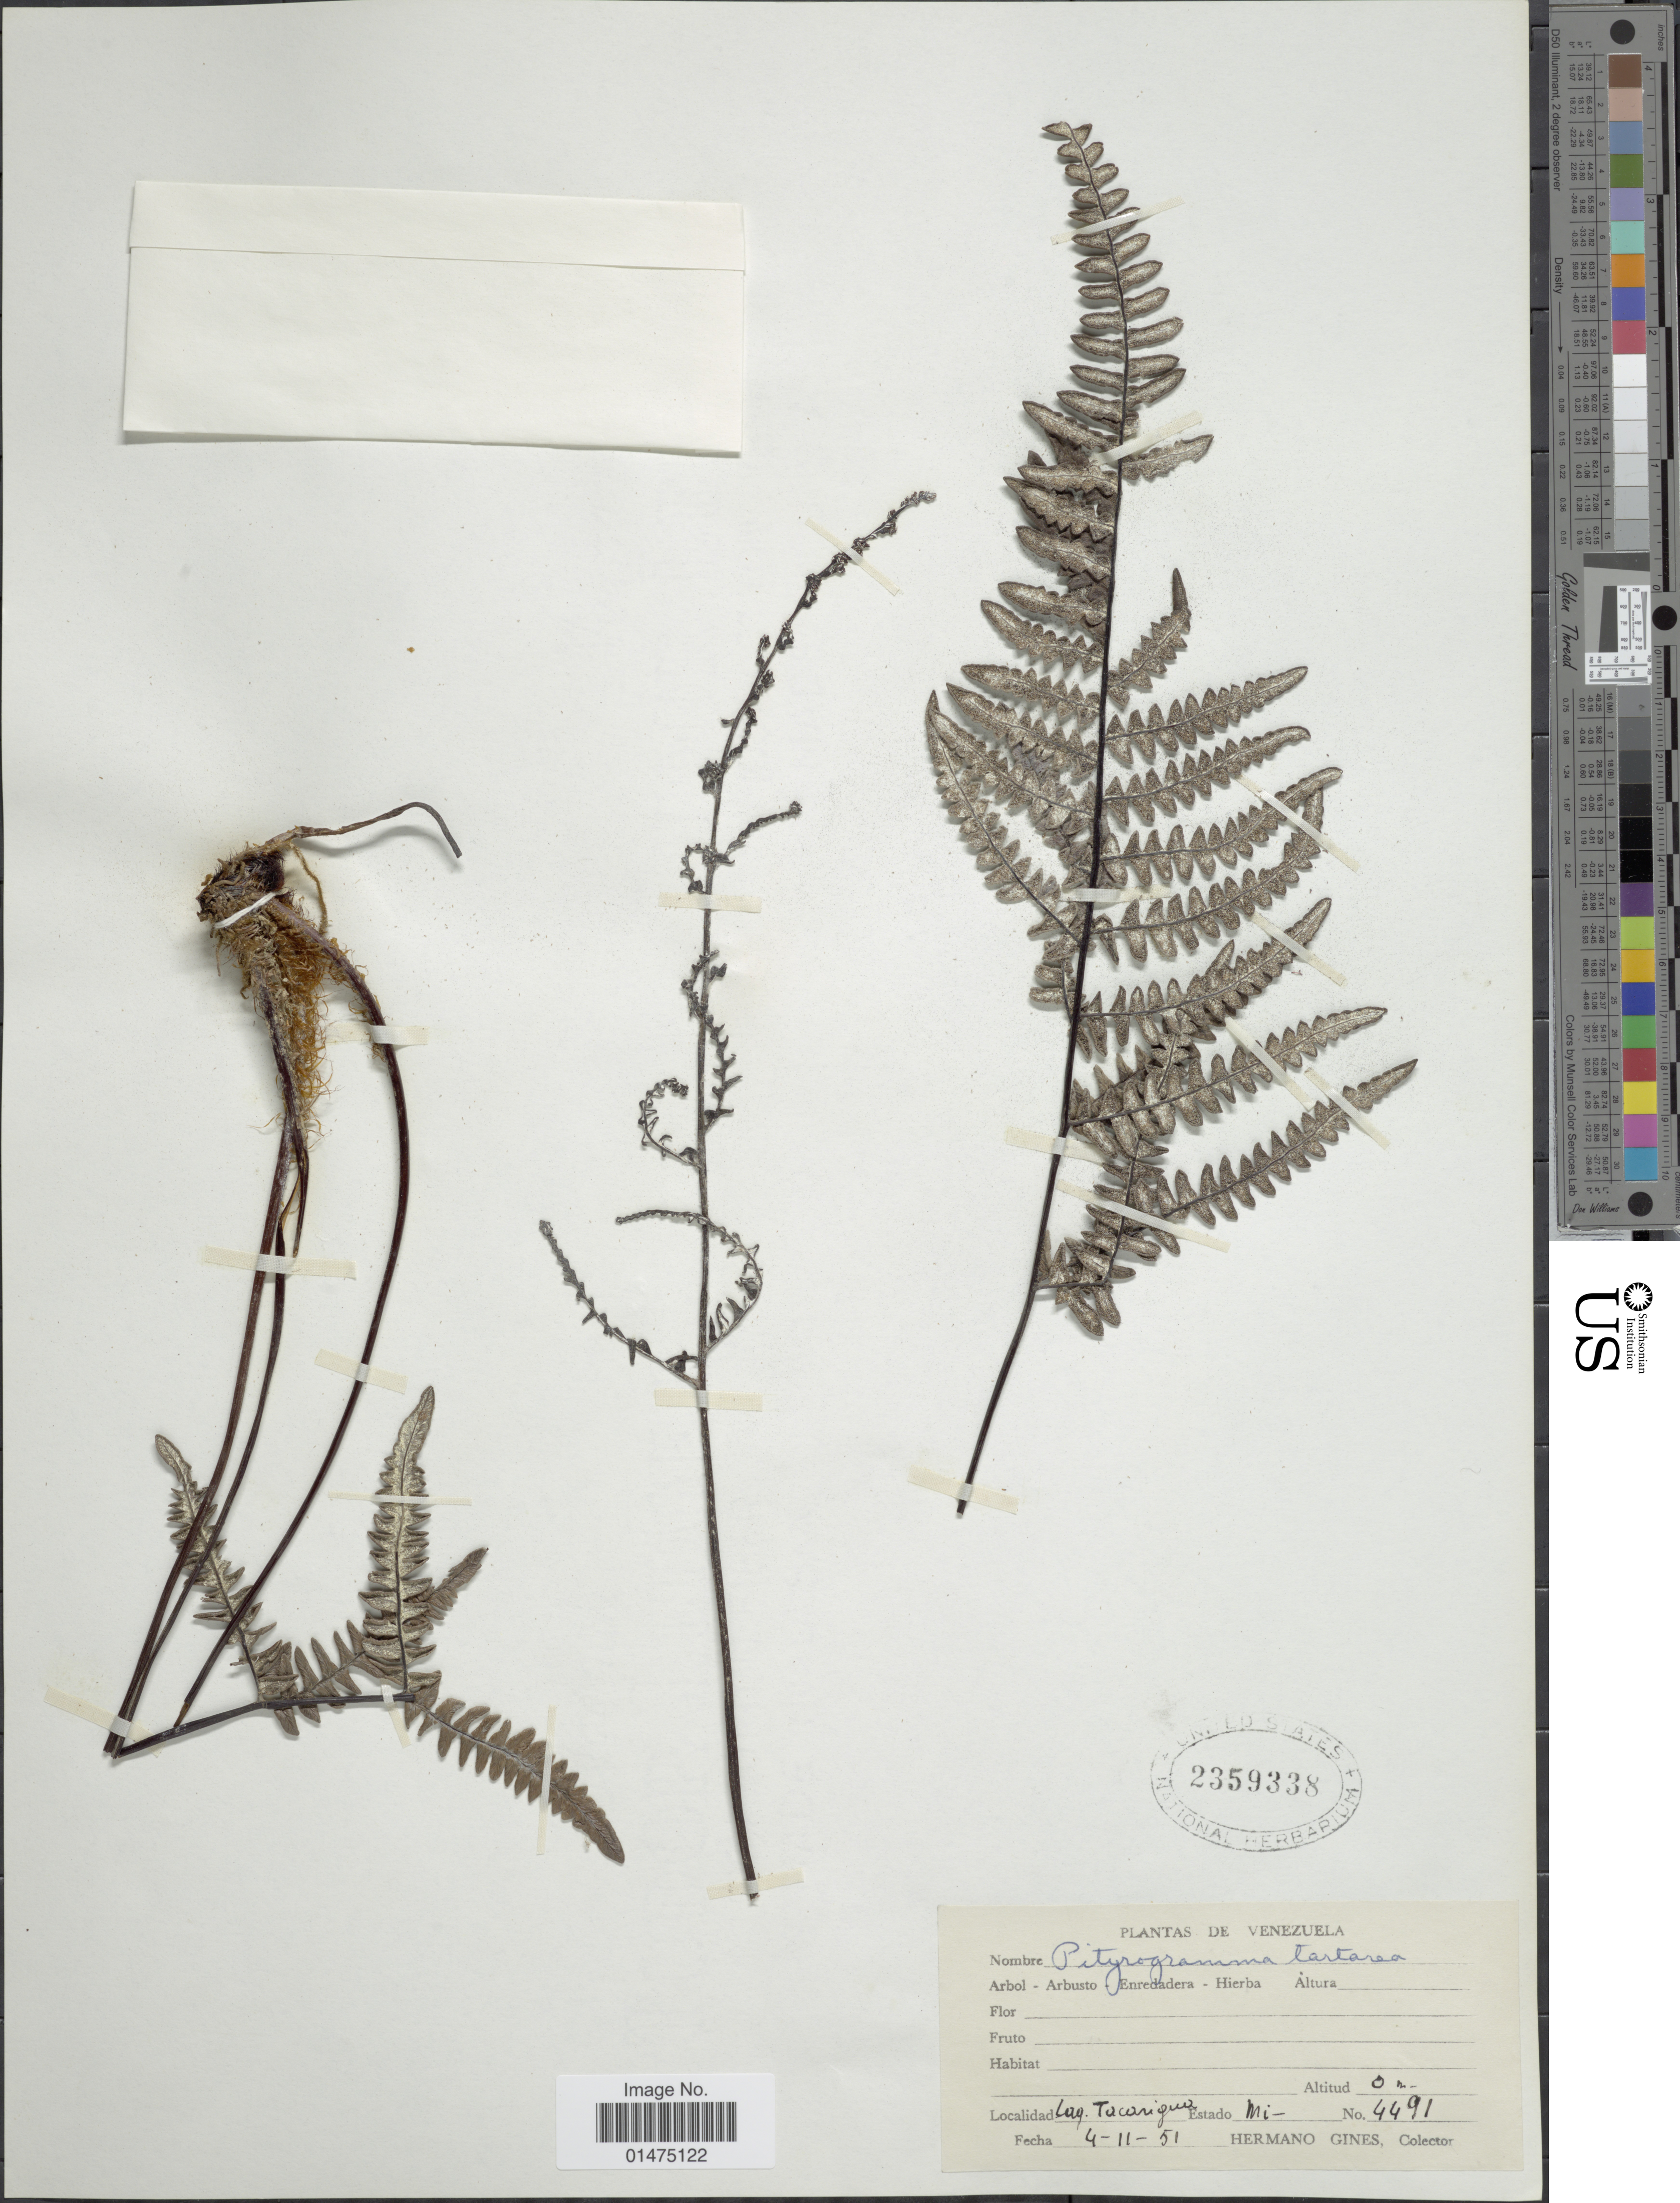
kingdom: Plantae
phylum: Tracheophyta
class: Polypodiopsida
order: Polypodiales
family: Pteridaceae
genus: Pityrogramma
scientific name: Pityrogramma tartarea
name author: (Cav.) Maxon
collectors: Bro. Gines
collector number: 4491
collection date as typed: Transcribed d/m/y: 4/11/51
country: Venezuela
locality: Luq. Tacarigua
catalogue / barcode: US 2359338